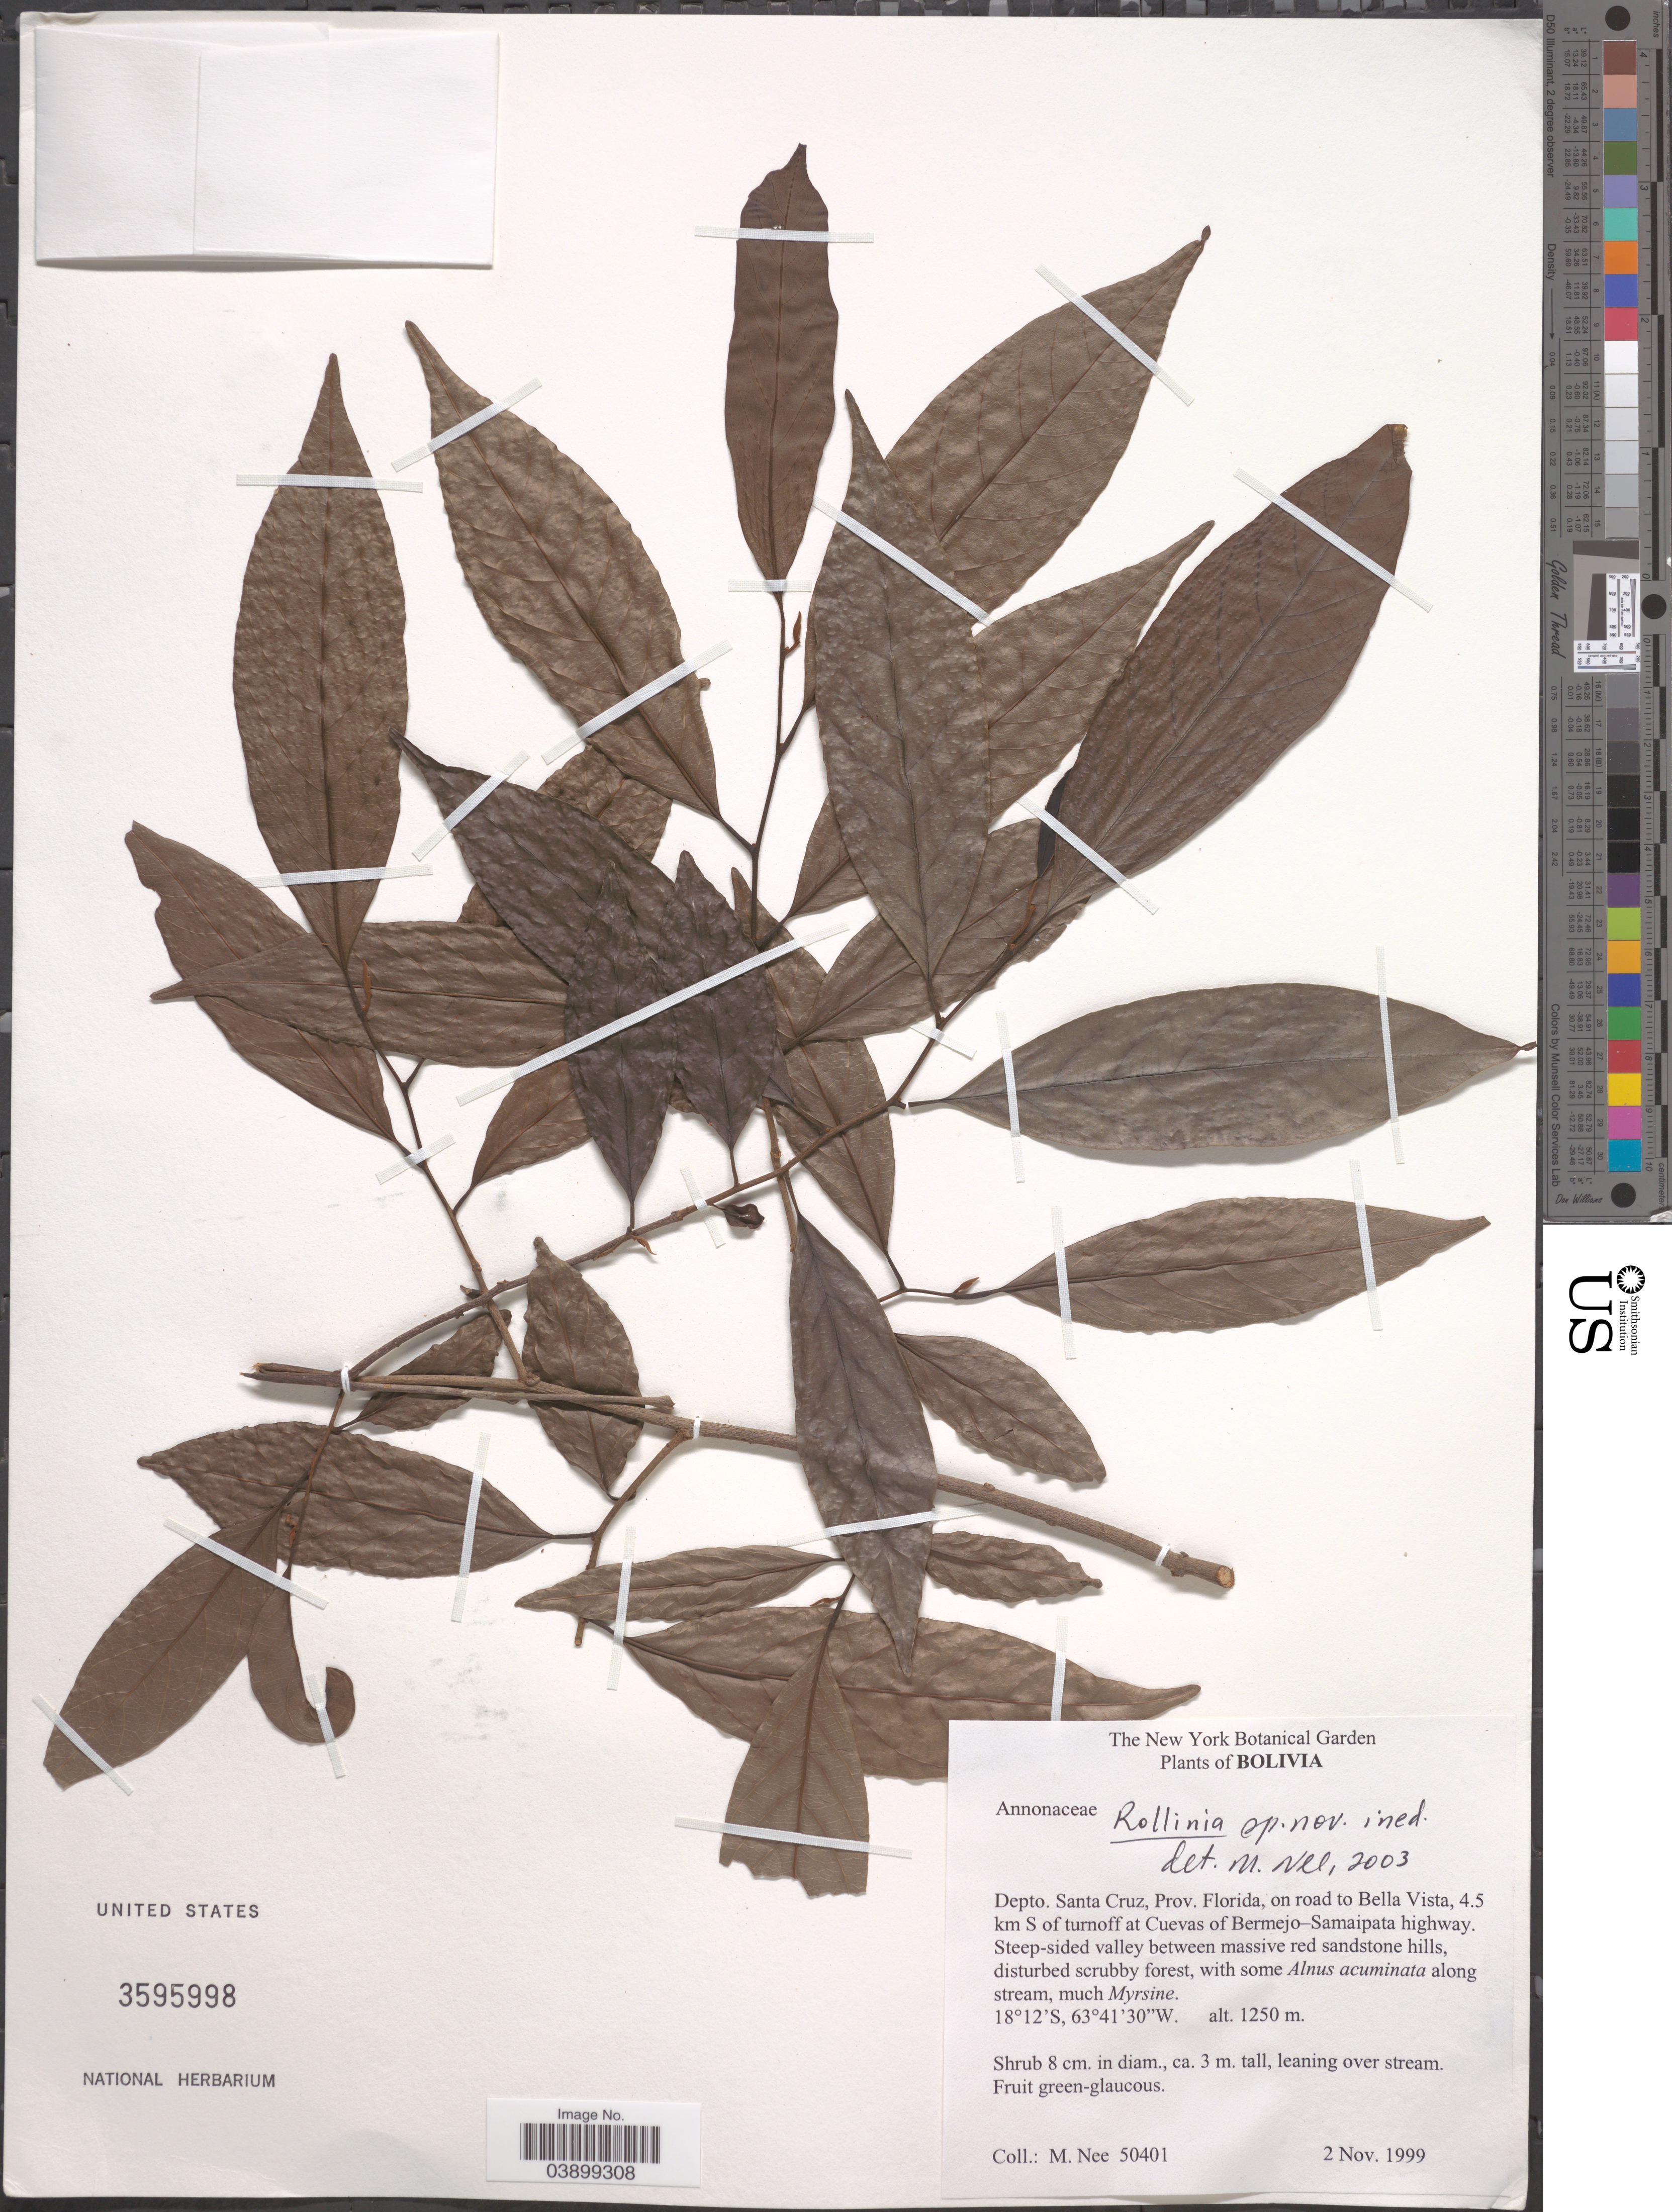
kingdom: Plantae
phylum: Tracheophyta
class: Magnoliopsida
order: Magnoliales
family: Annonaceae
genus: Annona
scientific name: Annona sp.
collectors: M. Nee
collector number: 50401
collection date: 1999-11-02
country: Bolivia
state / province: Santa Cruz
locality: Depto. Santa Cruz, Prov. Florida, on road to Bella Vista, 4.5 km S of turnoff at Cuevas of Bermejo-Samaipata highway.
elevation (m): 1250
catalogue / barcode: US 3595998